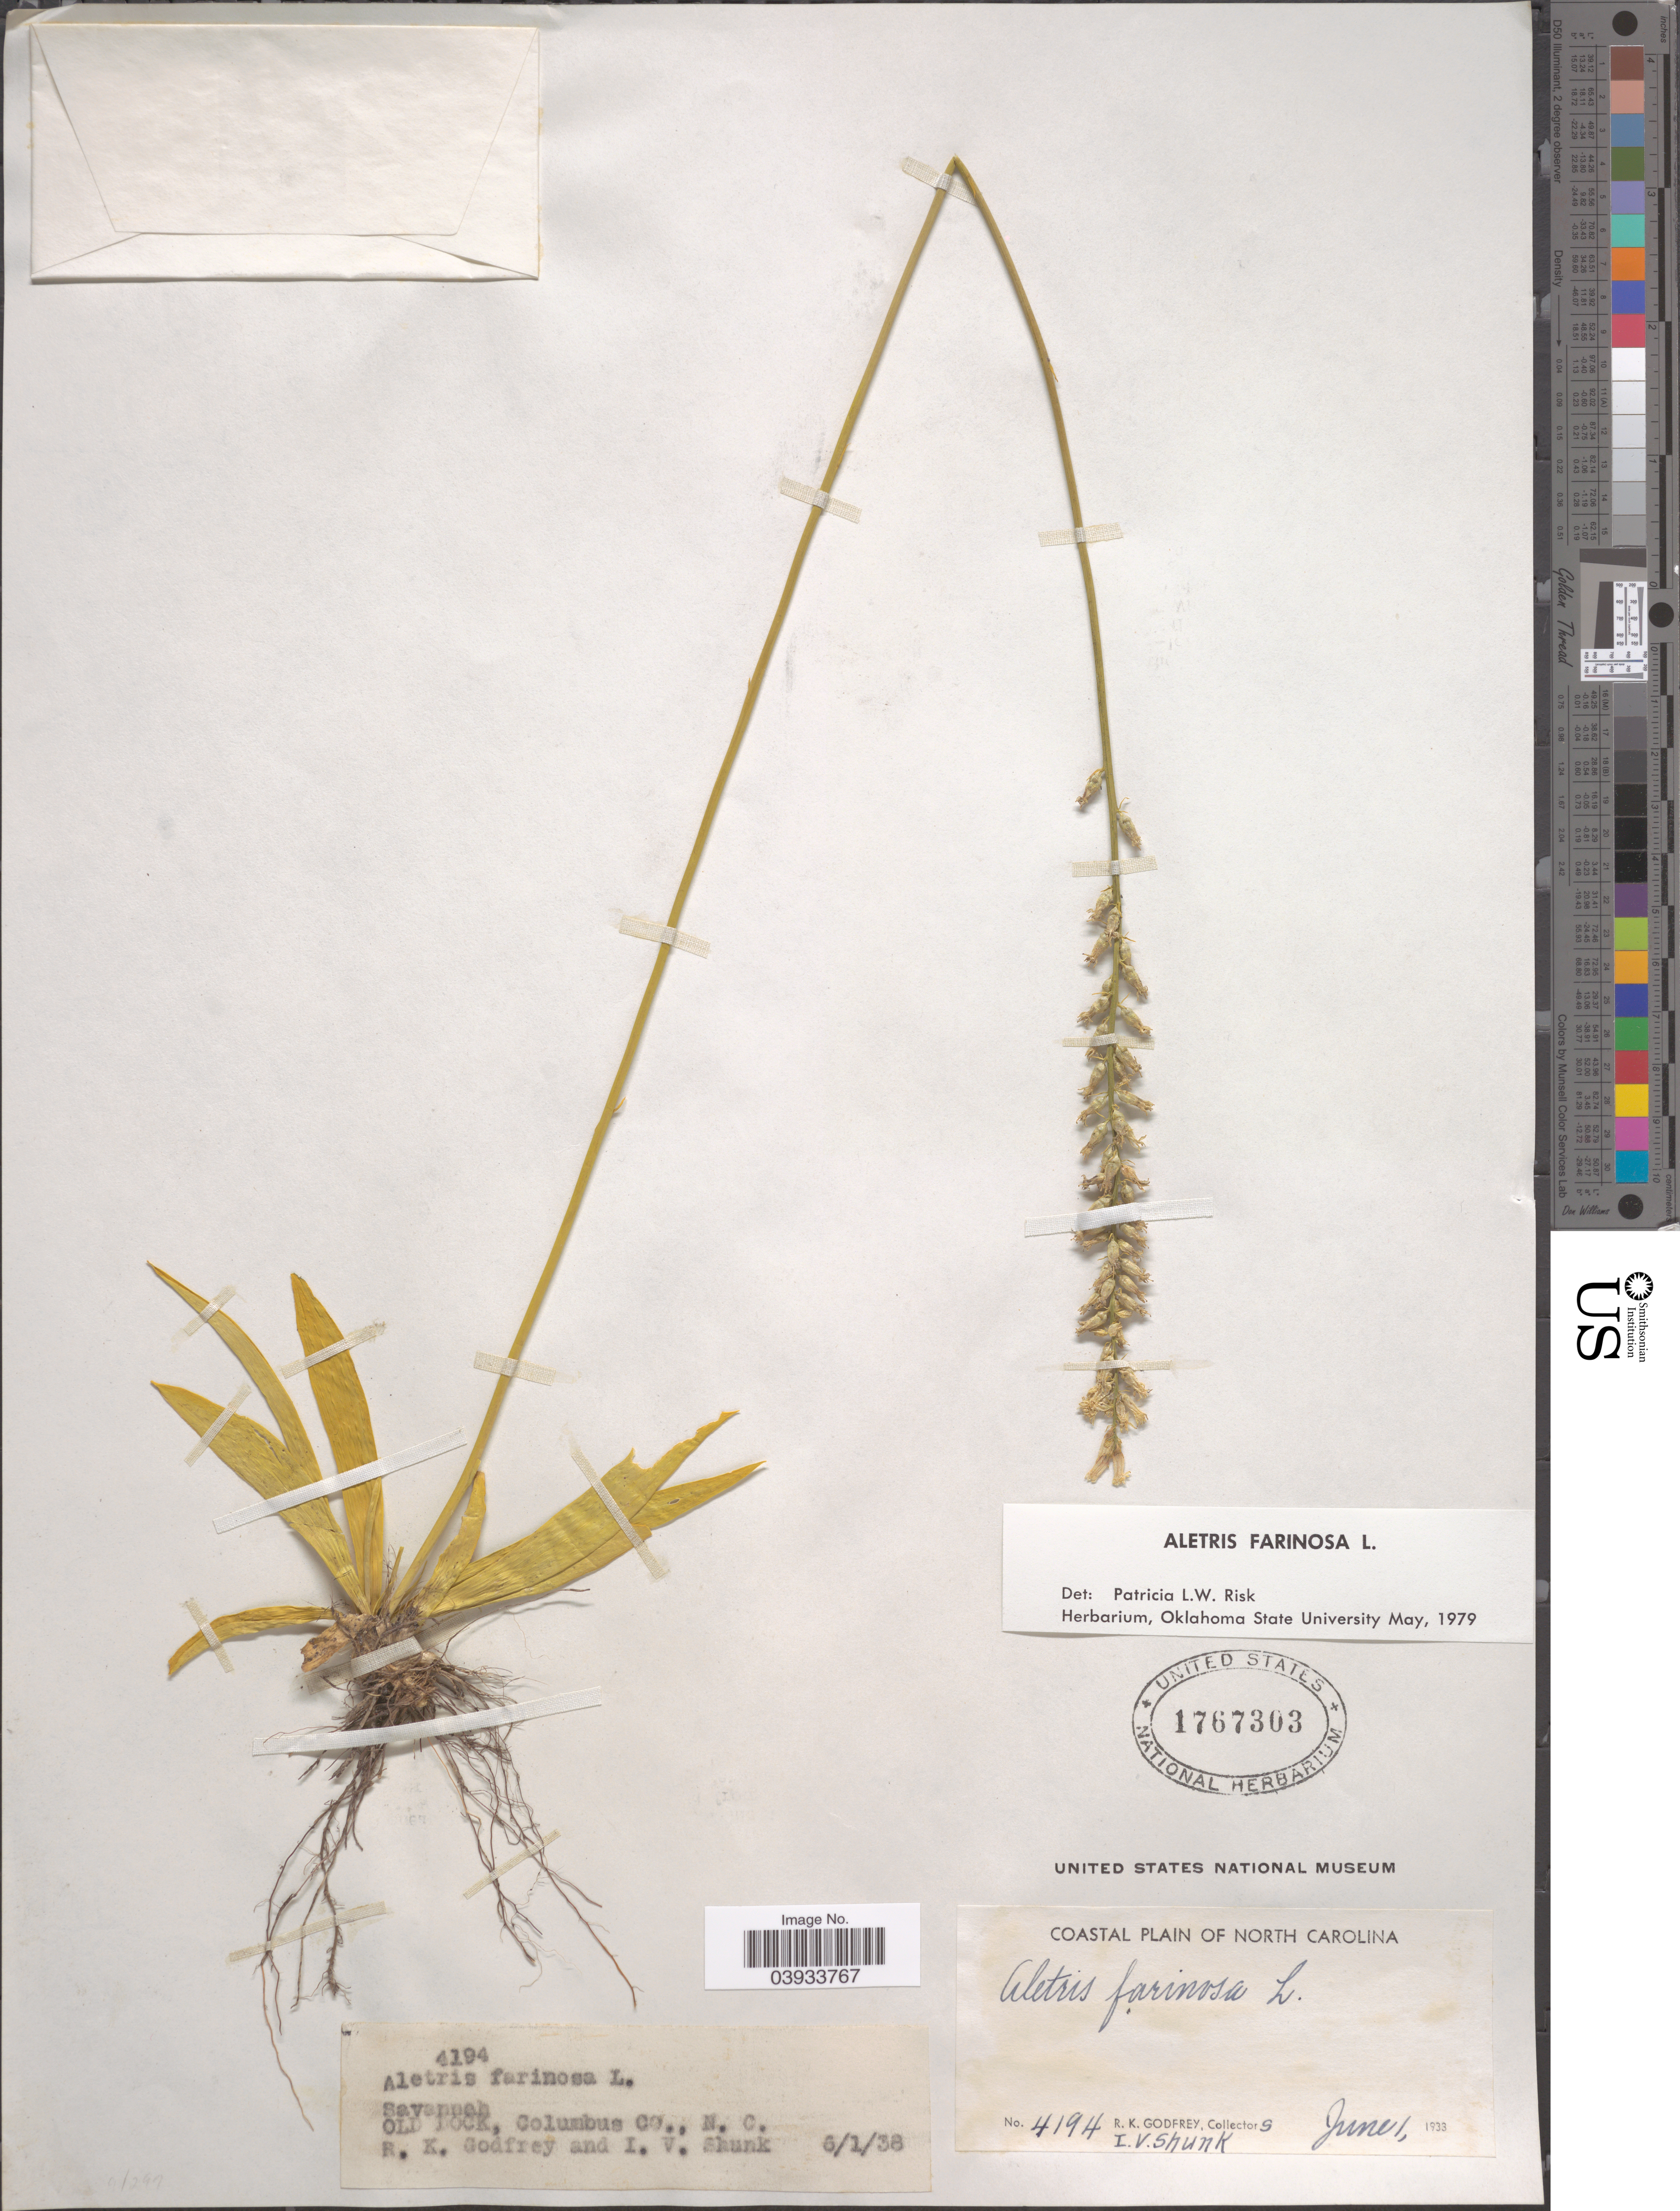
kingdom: Plantae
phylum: Tracheophyta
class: Liliopsida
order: Dioscoreales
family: Nartheciaceae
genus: Aletris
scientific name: Aletris farinosa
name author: L.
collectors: R. K. Godfrey & I. Shunk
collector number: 4194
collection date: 1938-06-01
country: United States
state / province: North Carolina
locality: Coastal Plain of North Carolina. Old Dock, Columbus Co.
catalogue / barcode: US 1767303